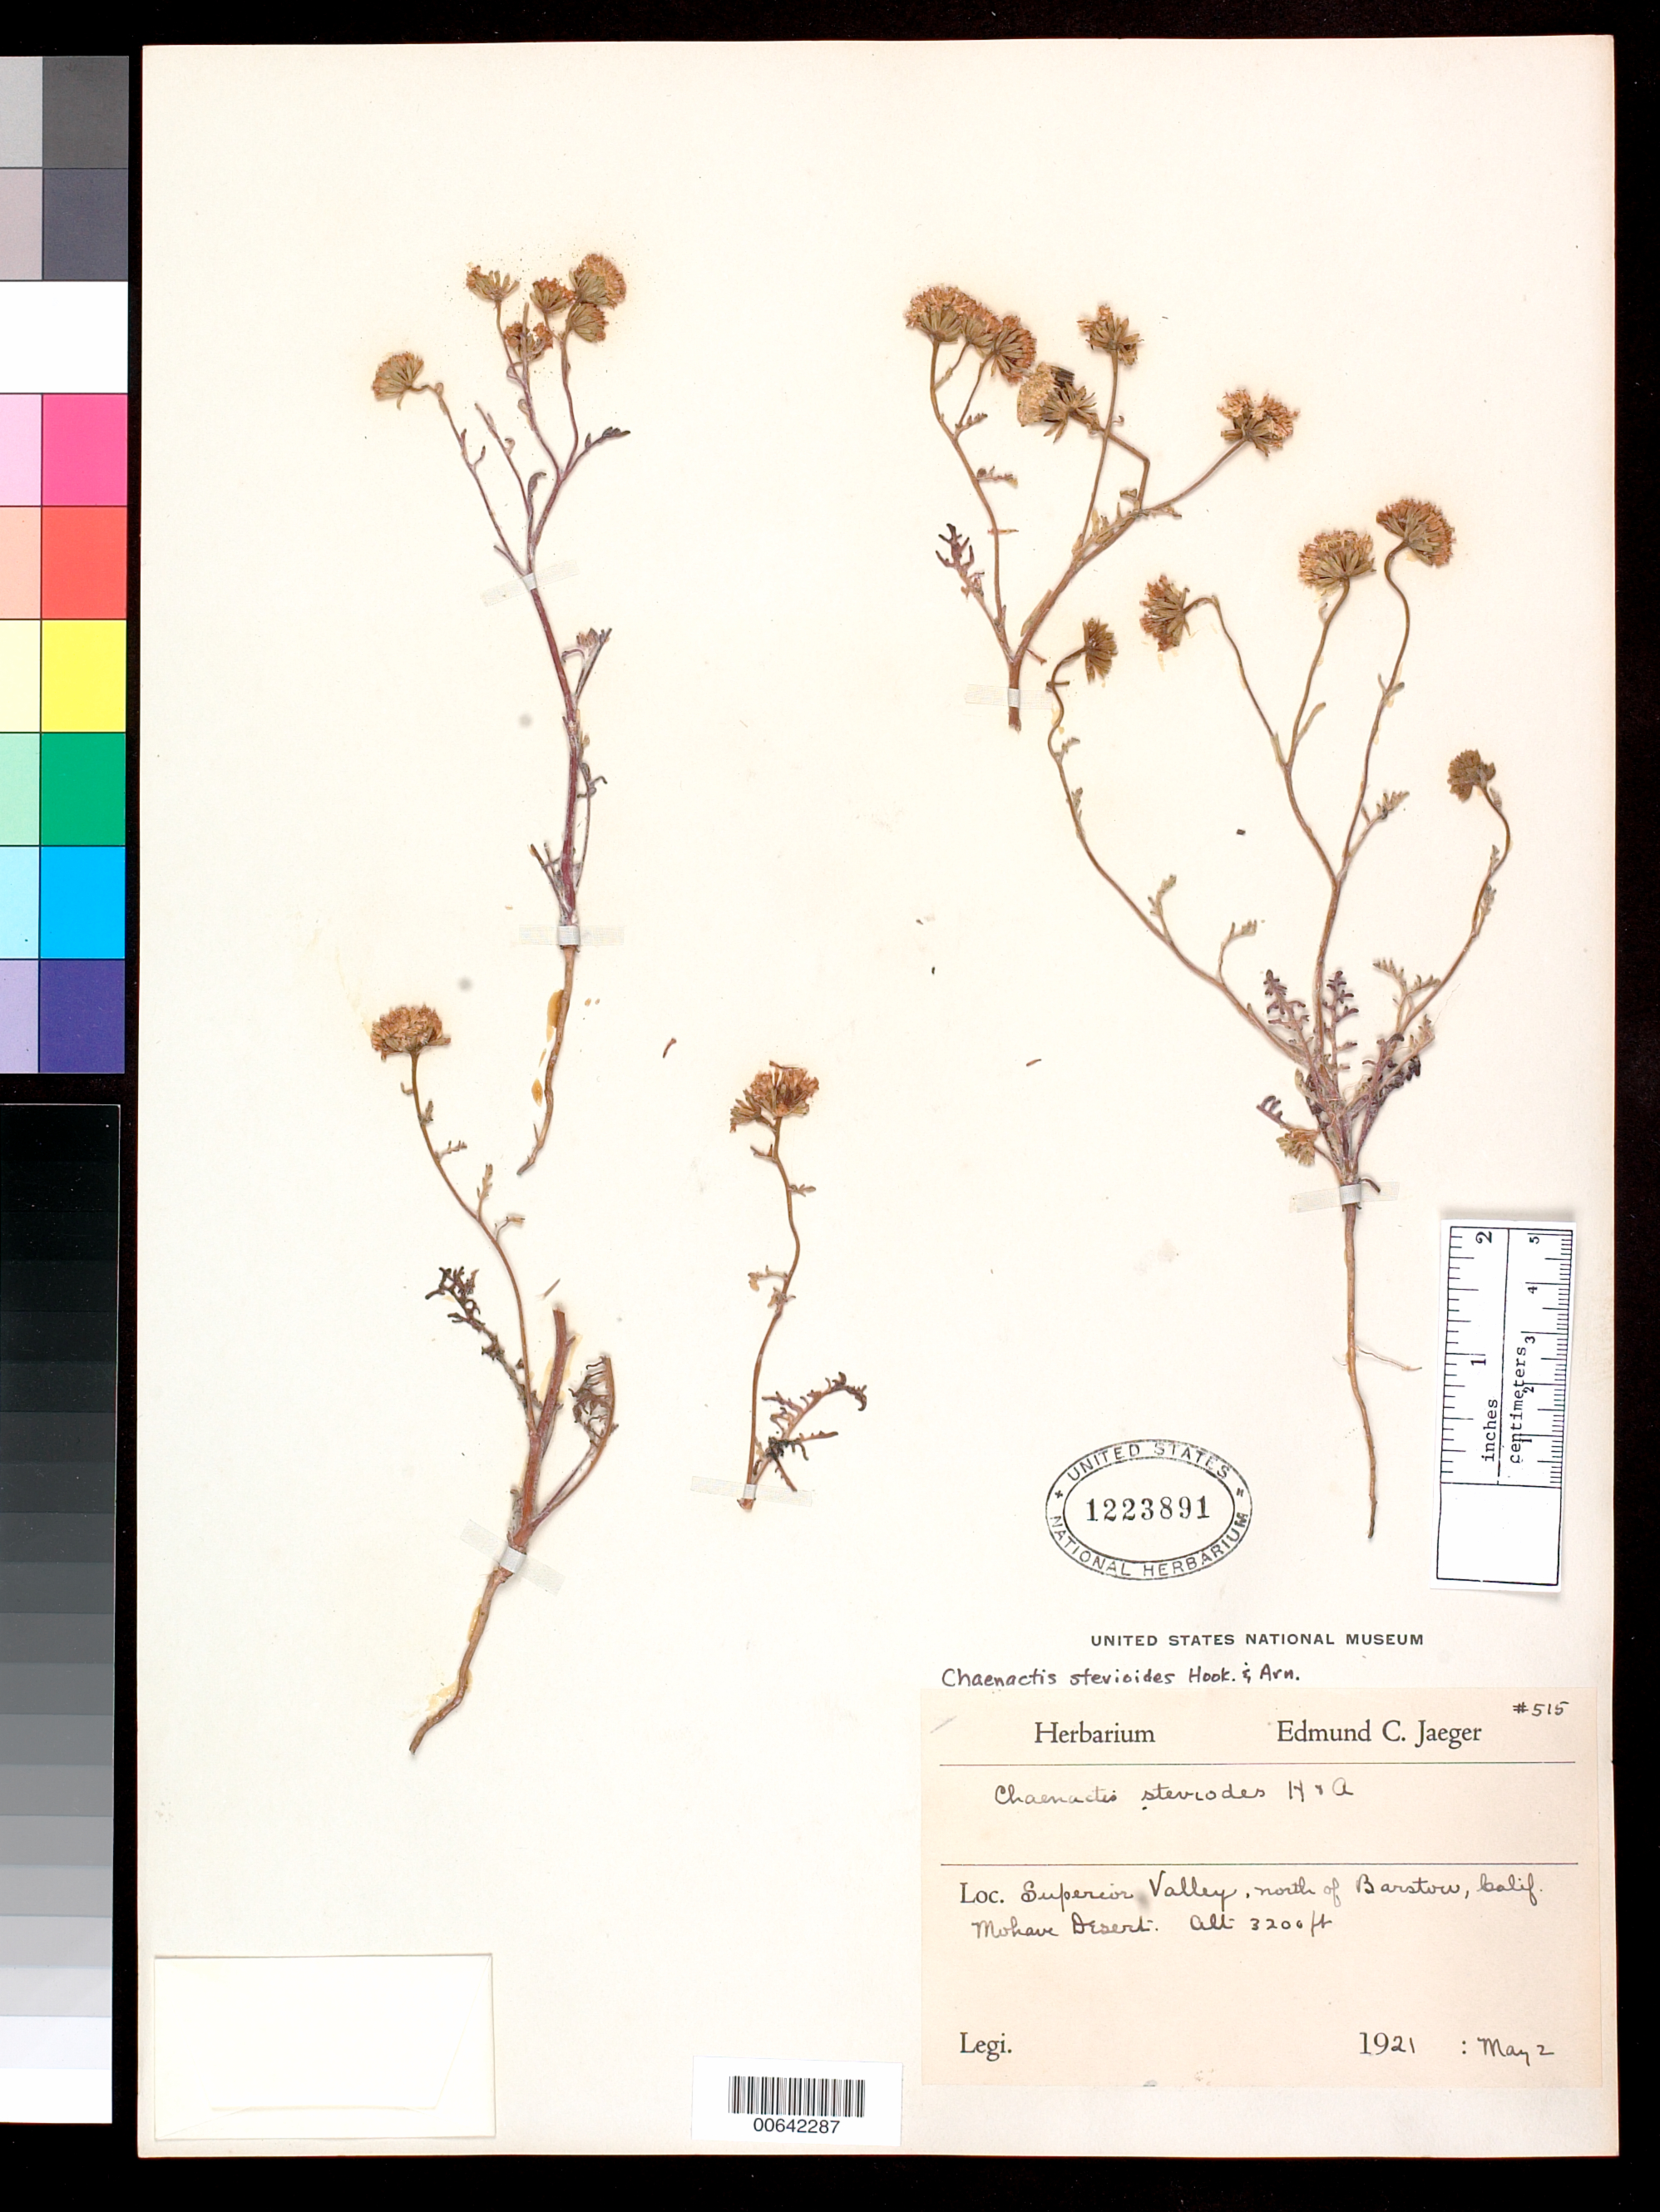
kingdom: Plantae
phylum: Tracheophyta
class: Magnoliopsida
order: Asterales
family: Asteraceae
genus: Chaenactis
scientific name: Chaenactis stevioides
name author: Hook. & Arn.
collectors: E. Jaeger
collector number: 515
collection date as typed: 02 May 1921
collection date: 1921-05-02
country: United States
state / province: California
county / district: Kern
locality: Superior Valley, north of Barstow, Mohave Desert.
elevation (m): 3200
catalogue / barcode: US 1223891